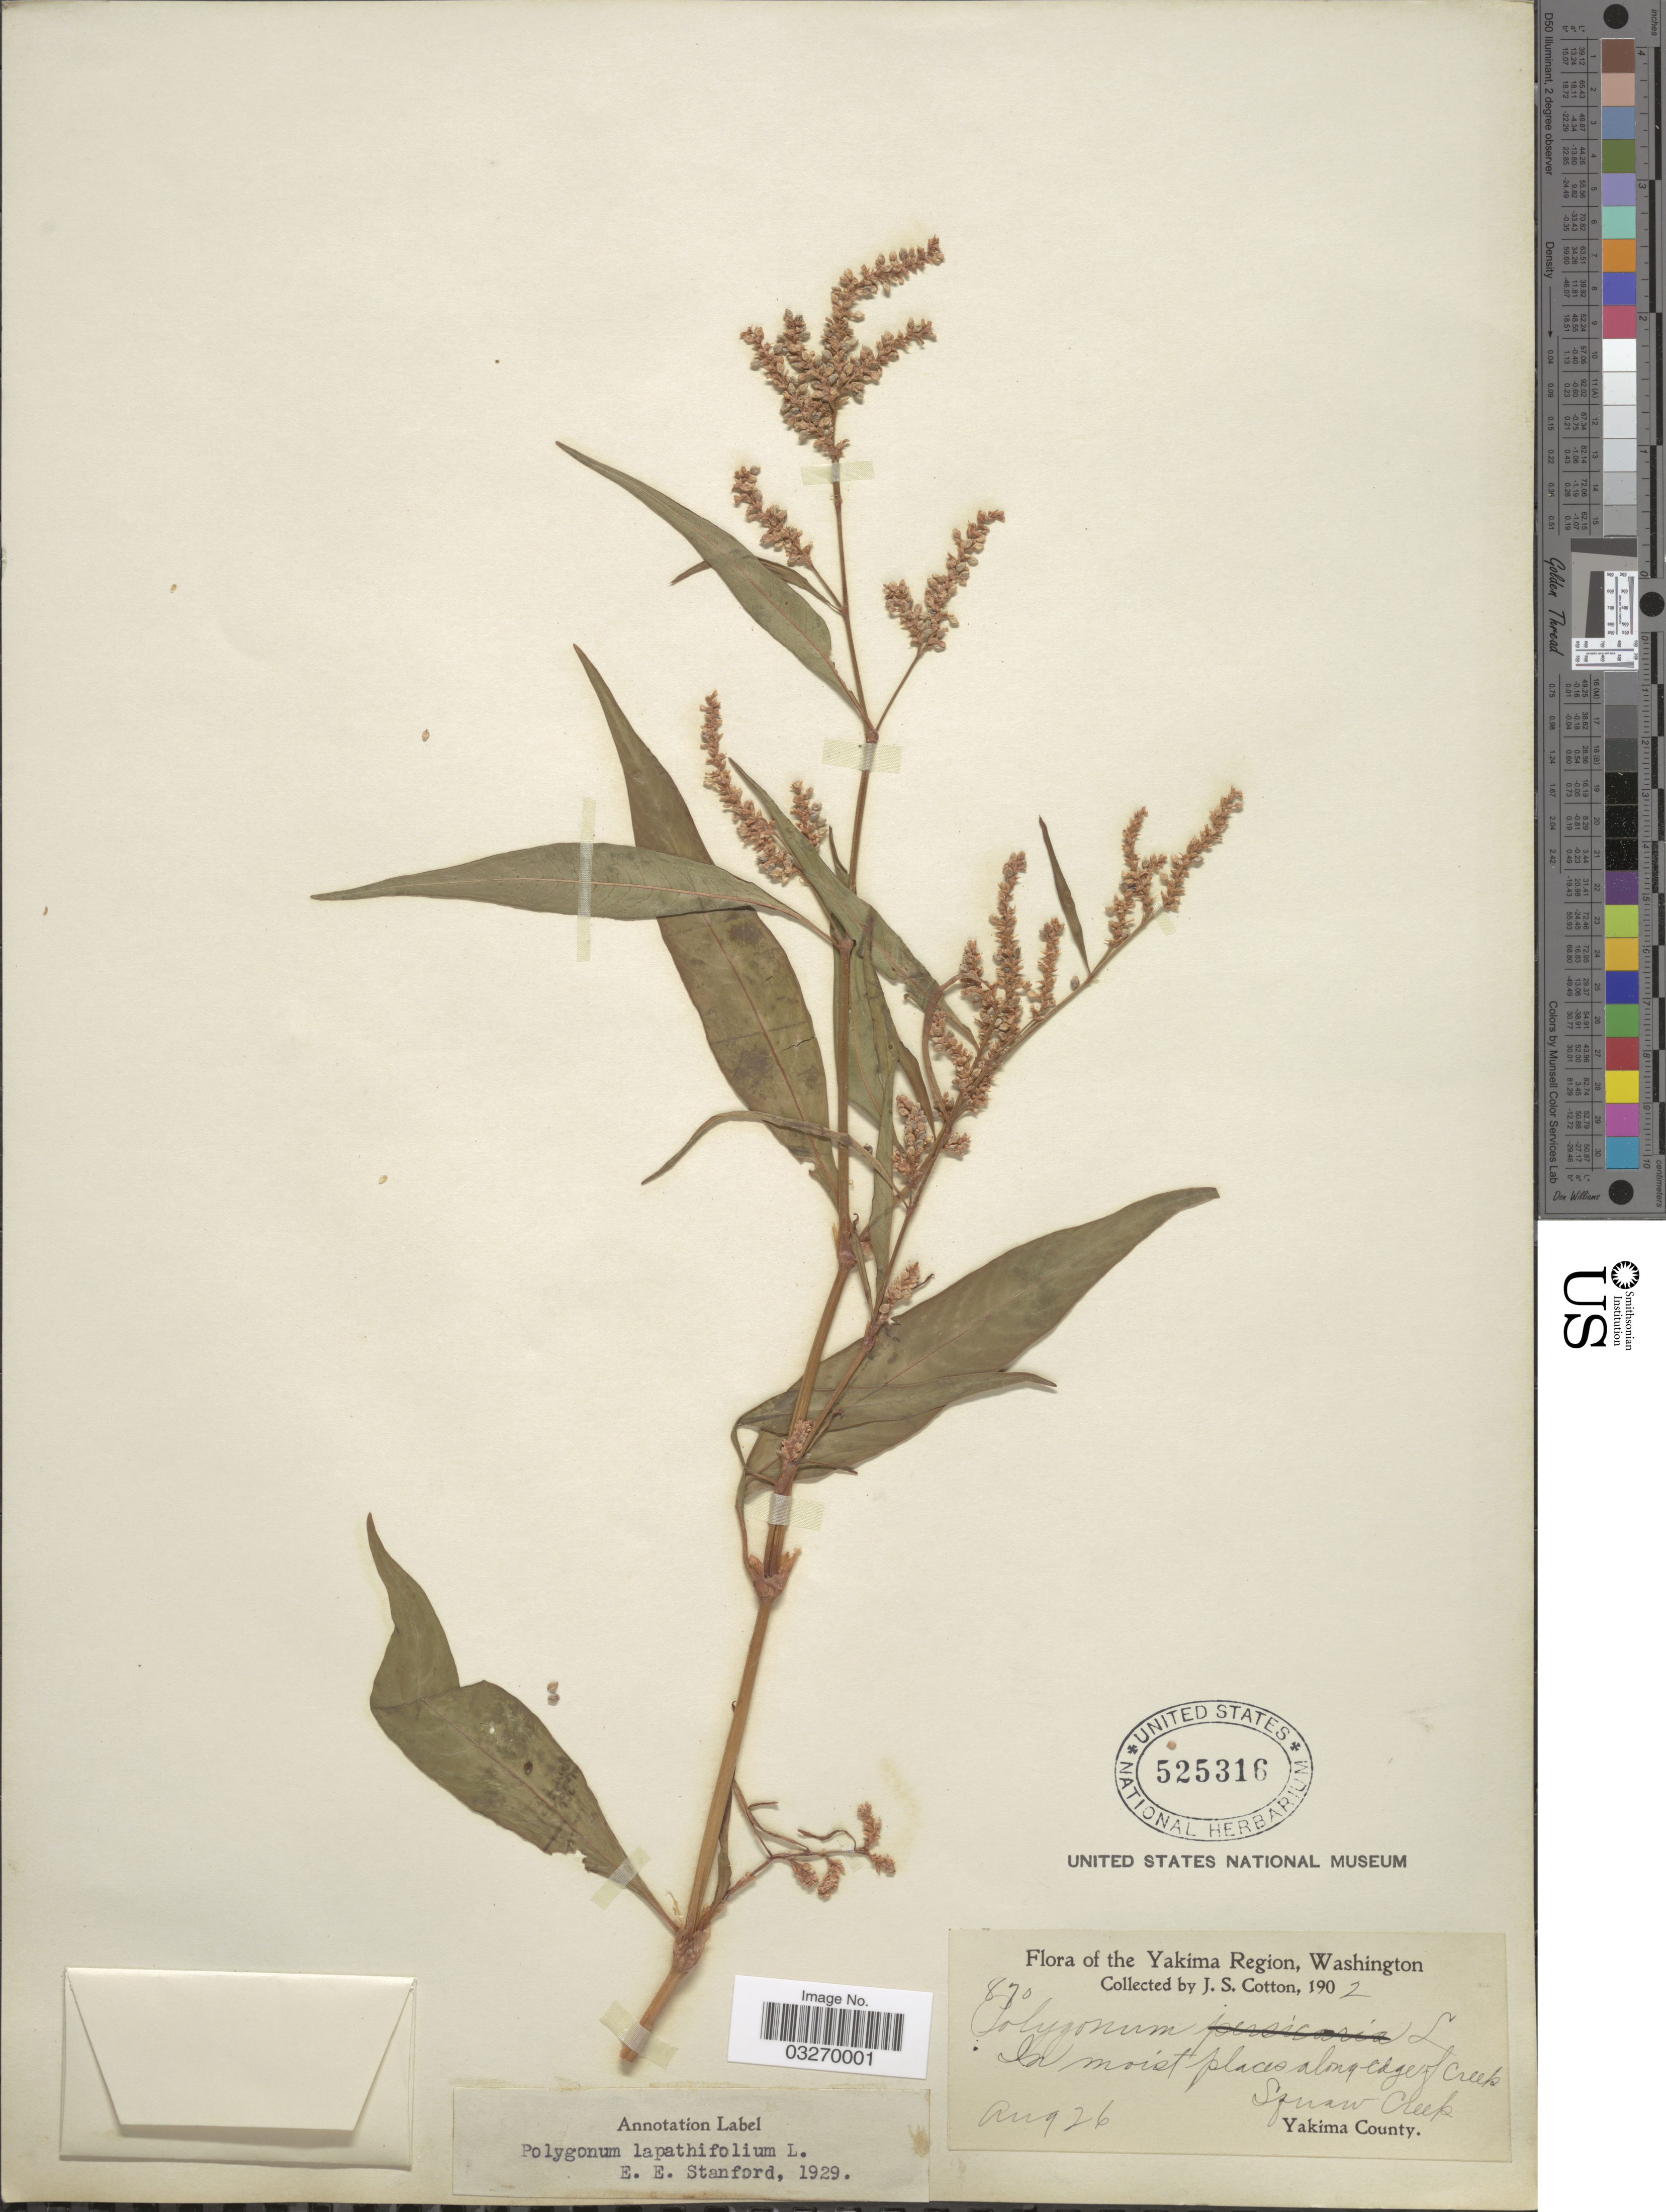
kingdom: Plantae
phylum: Tracheophyta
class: Magnoliopsida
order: Caryophyllales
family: Polygonaceae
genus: Persicaria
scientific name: Persicaria lapathifolia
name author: (L.) Delarbre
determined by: Atha, D. E.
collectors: J. S. Cotton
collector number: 870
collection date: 1902-08-26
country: United States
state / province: Washington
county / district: Yakima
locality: Yakima Region. Squaw Creek. Yakima County.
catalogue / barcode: US 525316